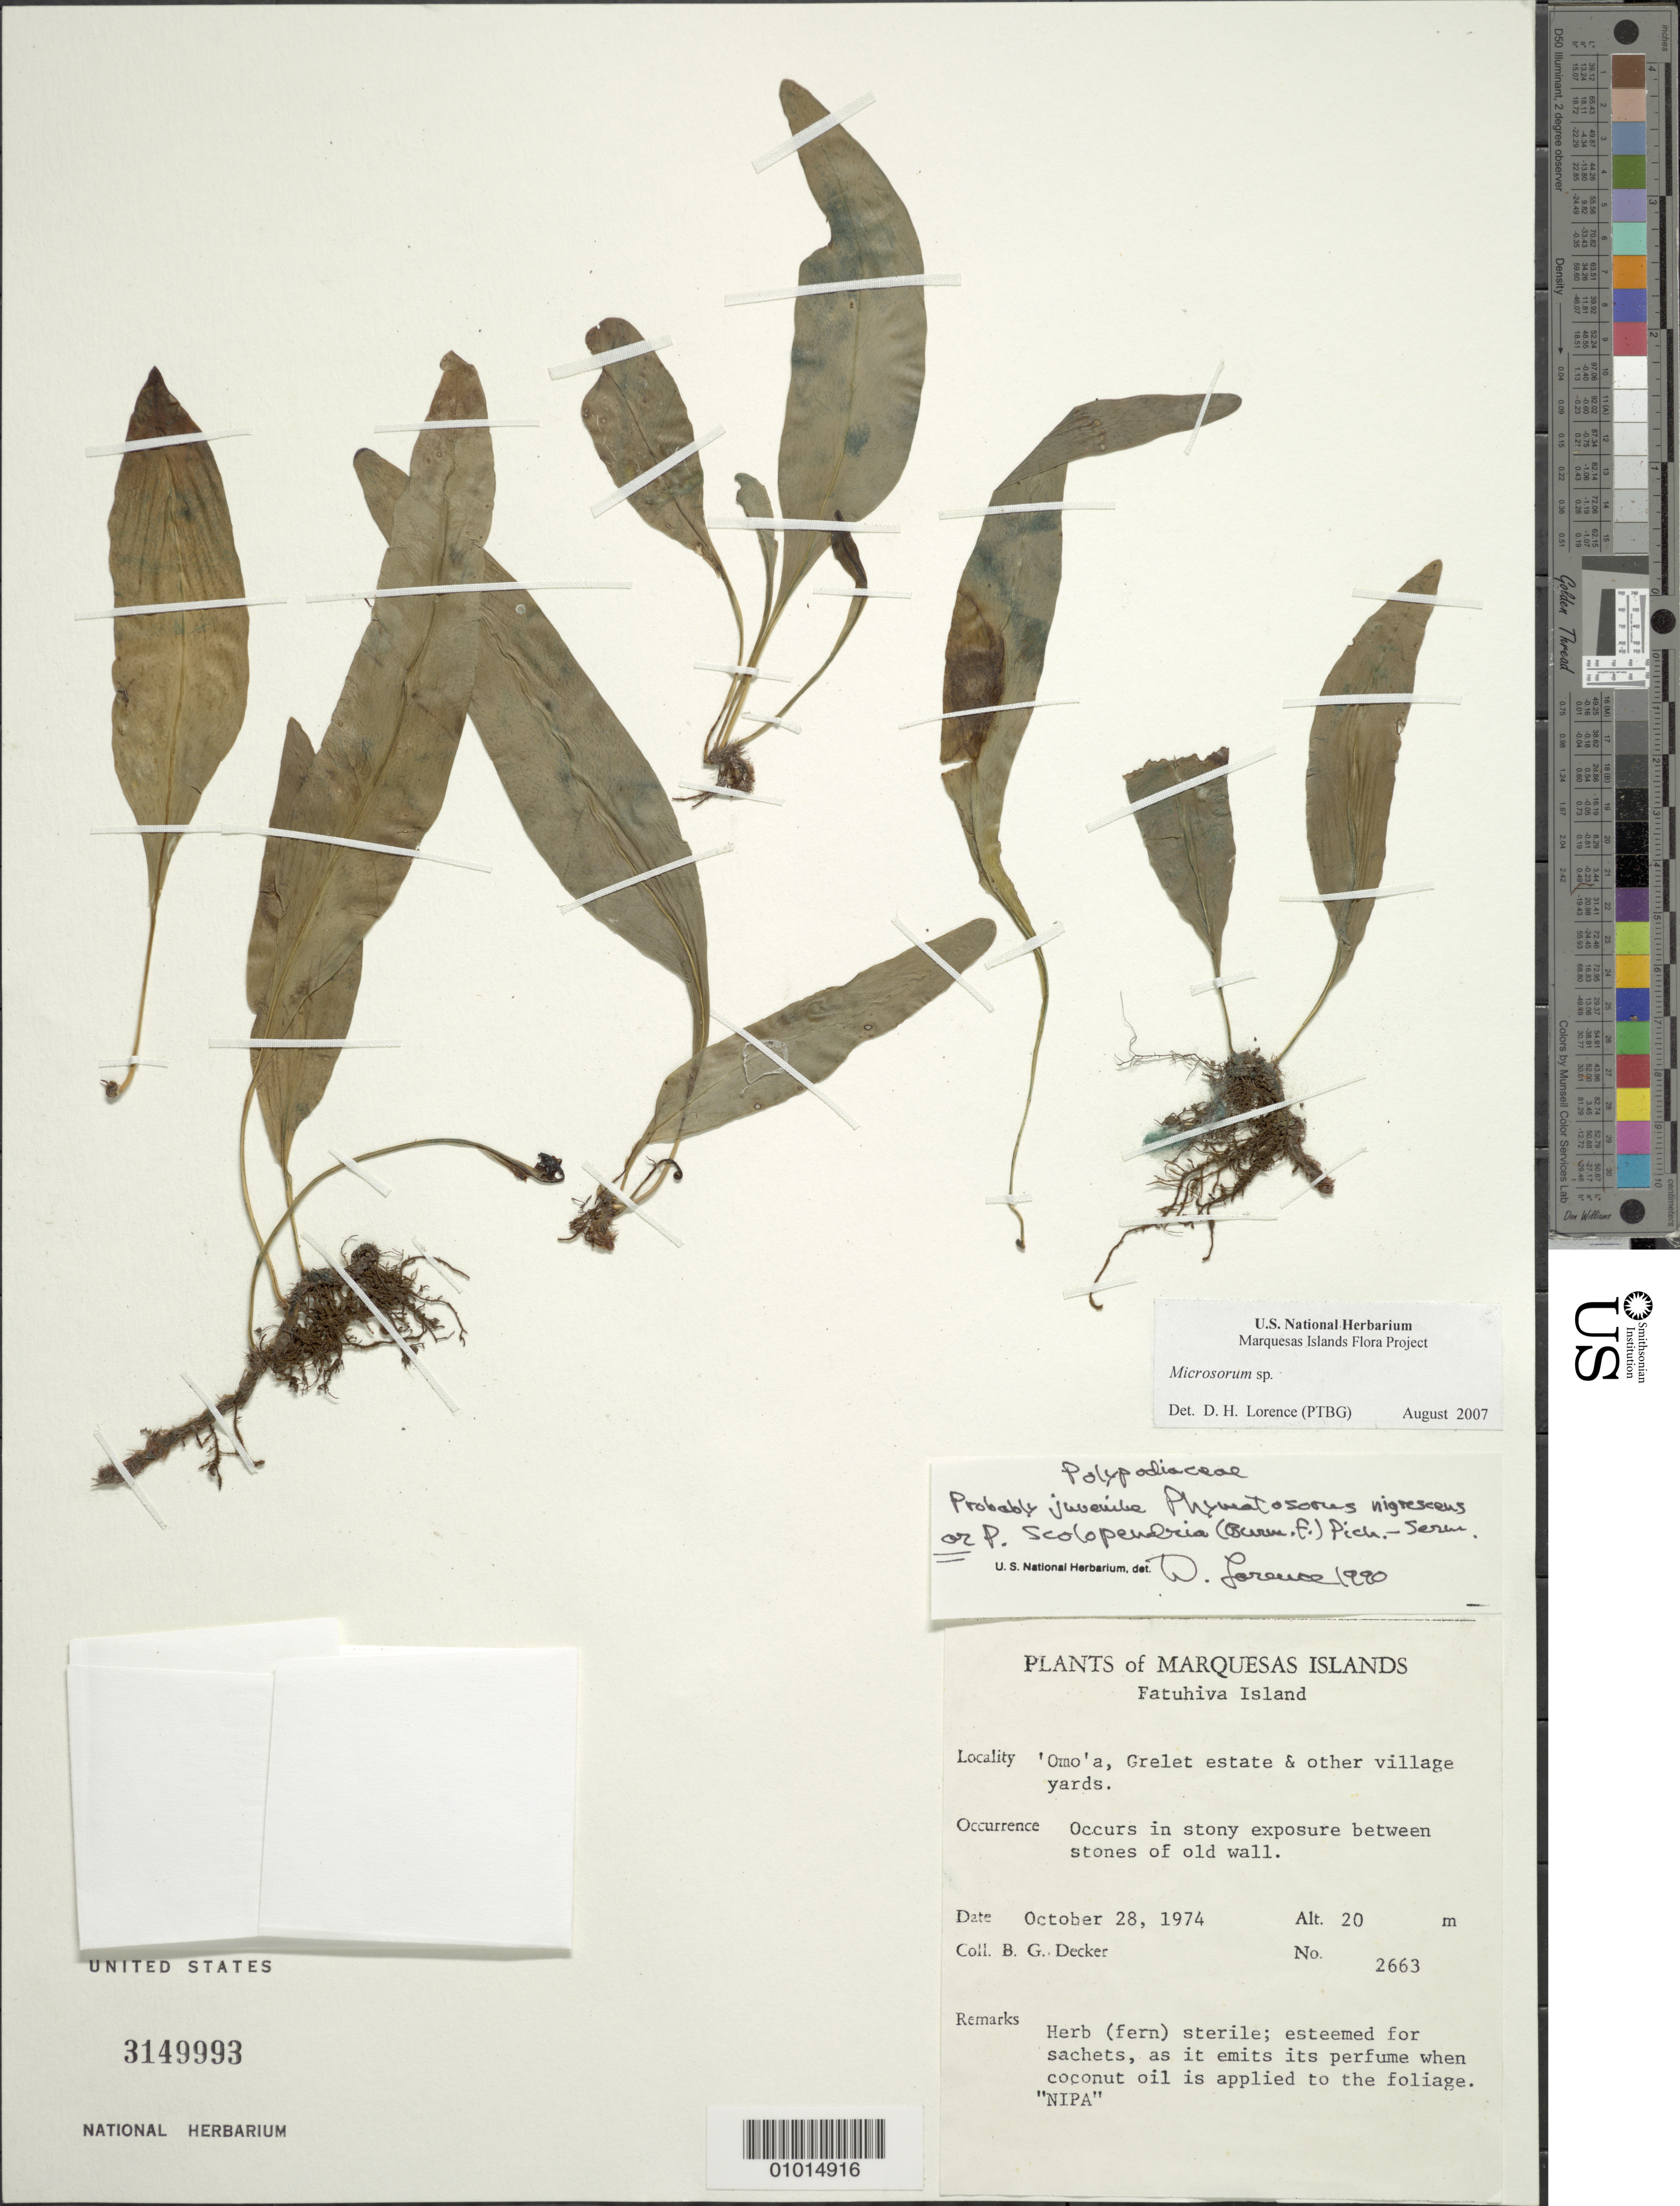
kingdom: Plantae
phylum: Tracheophyta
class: Polypodiopsida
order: Polypodiales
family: Polypodiaceae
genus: Microsorum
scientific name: Microsorum commutatum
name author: (Blume) Copel.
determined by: Florence, J.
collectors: B. G. Decker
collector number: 2663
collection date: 1974-10-28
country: French Polynesia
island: Fatu Hiva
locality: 'Omo'a, Grelet Estate and other village yards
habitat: In stony exposure between stones of old wall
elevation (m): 20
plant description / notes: Sterile juvenile, not possible to identify to species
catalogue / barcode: US 3149993